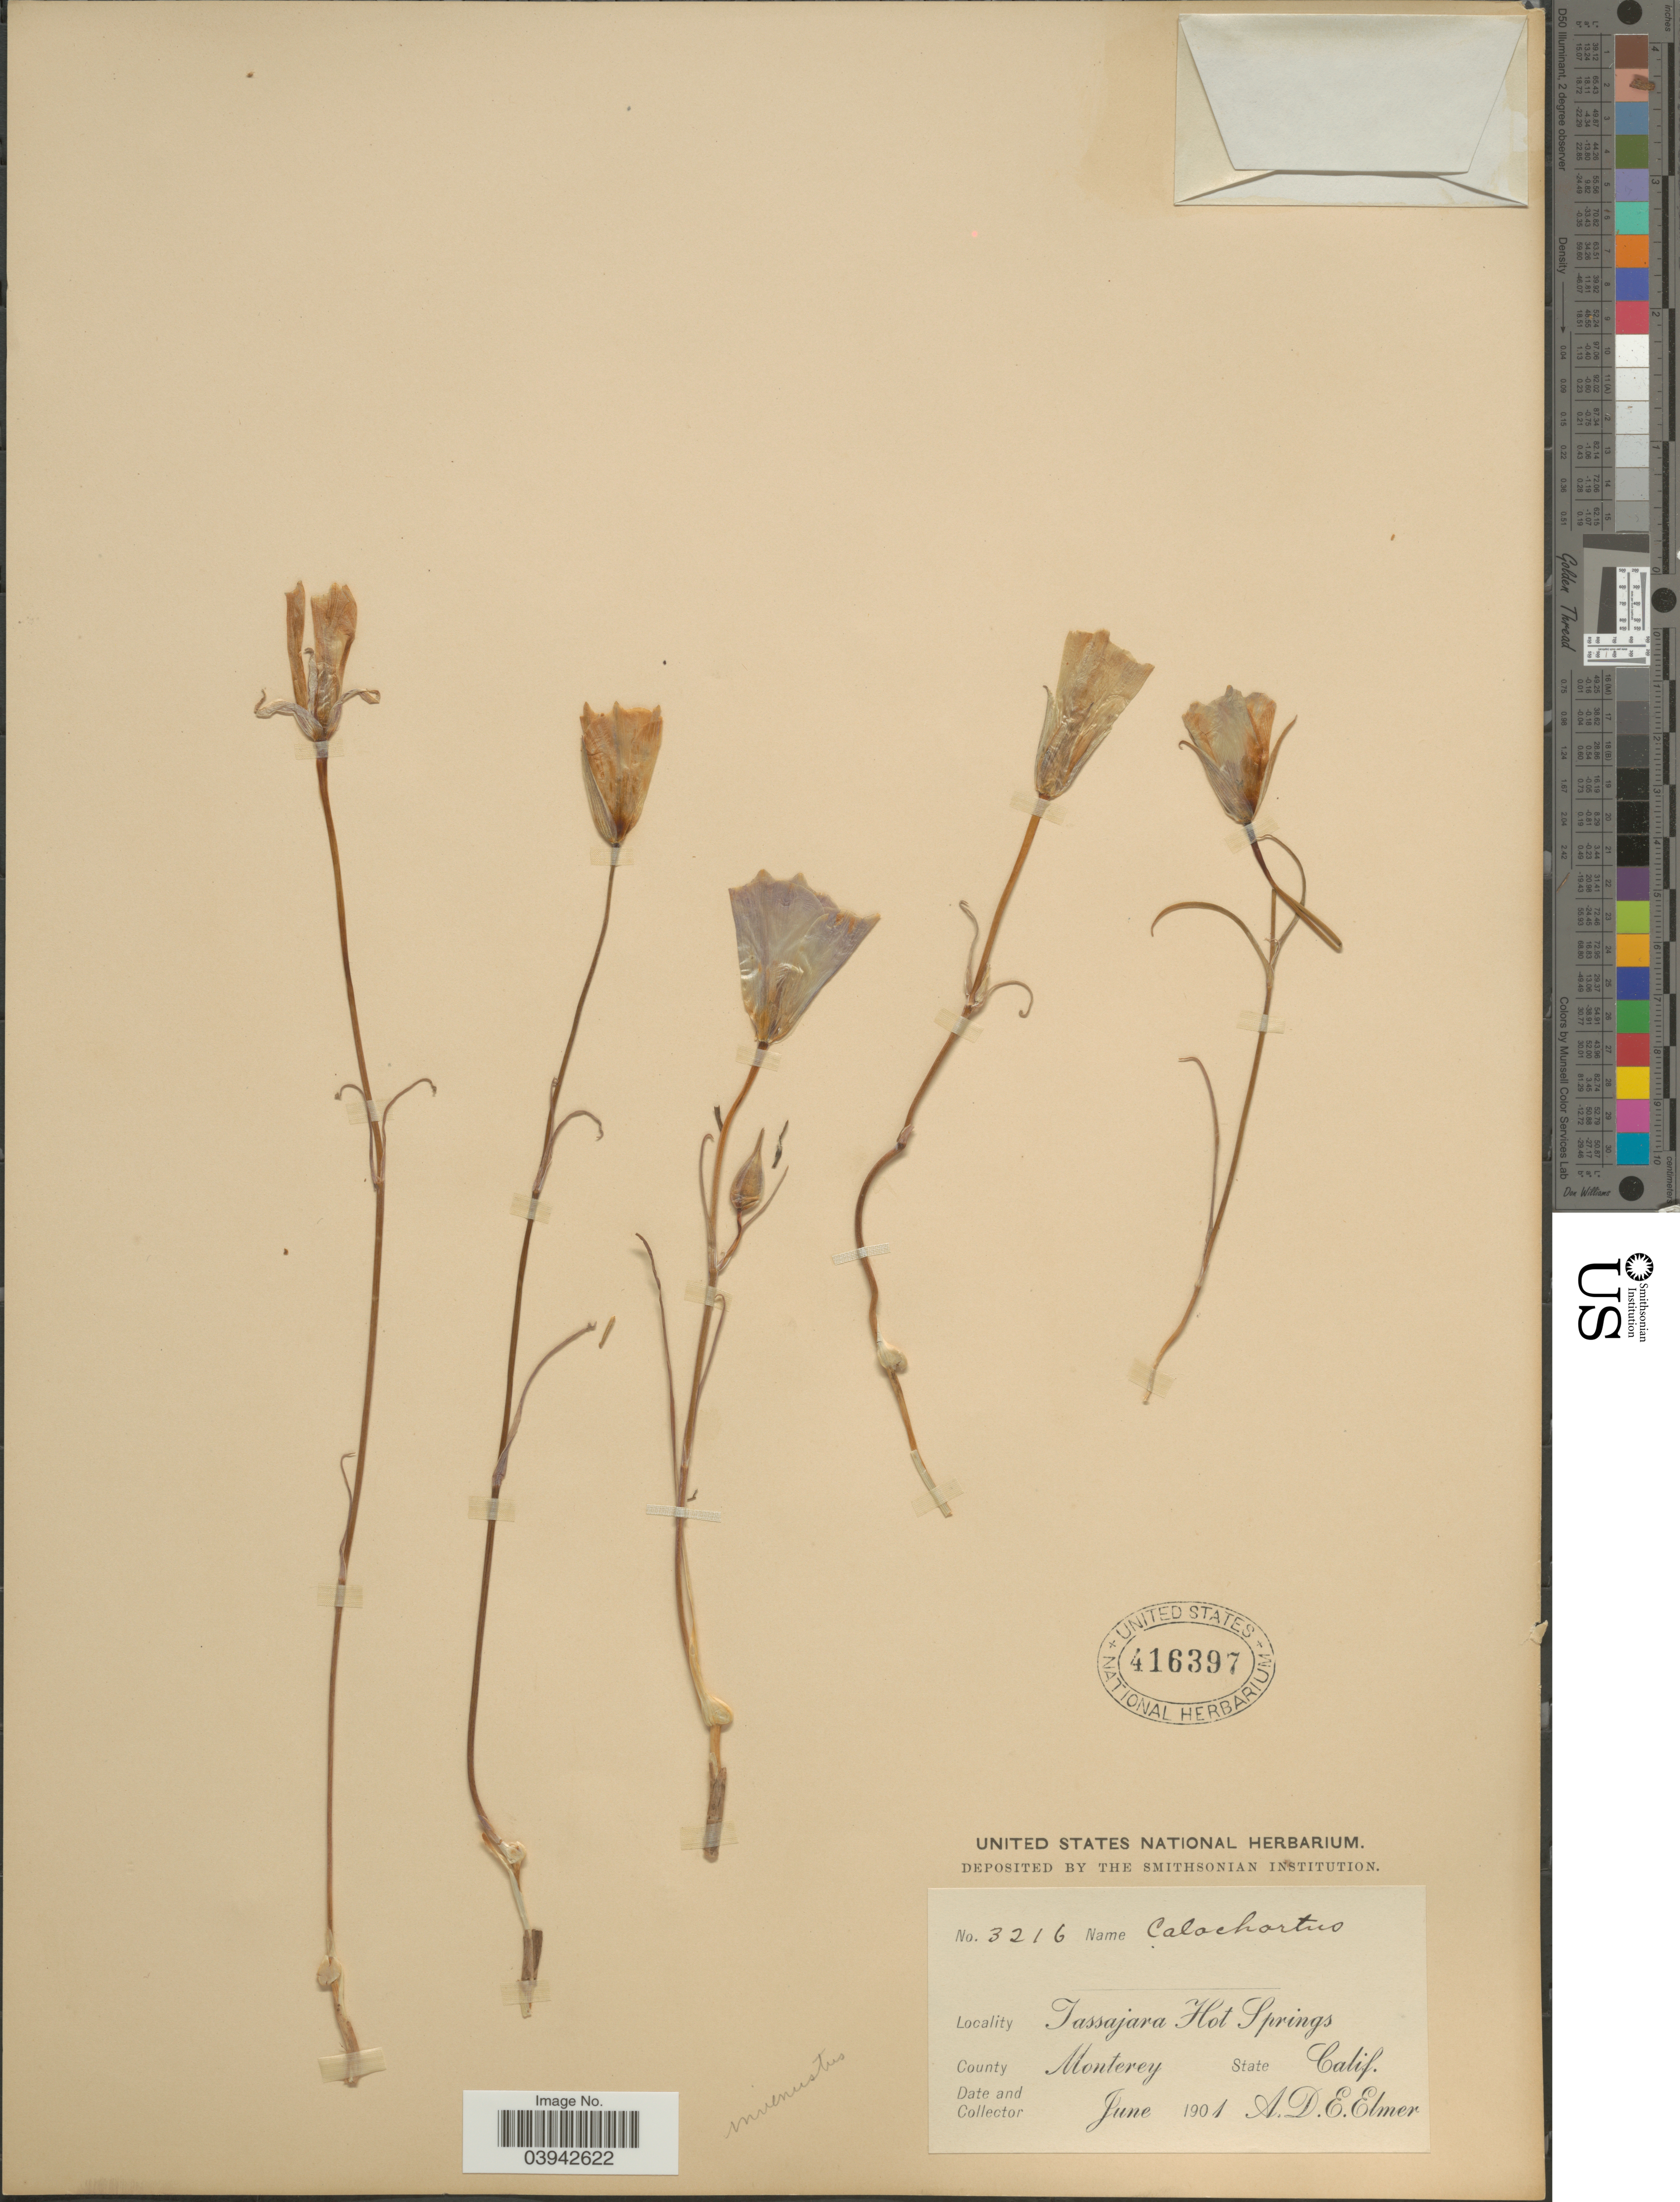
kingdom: Plantae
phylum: Tracheophyta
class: Liliopsida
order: Liliales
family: Liliaceae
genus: Calochortus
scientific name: Calochortus invenustus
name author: Greene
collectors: A. D. E. Elmer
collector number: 3216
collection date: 1901-06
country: United States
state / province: California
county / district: Monterey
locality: Tassajara Hot Springs. County Monterey.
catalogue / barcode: US 416397